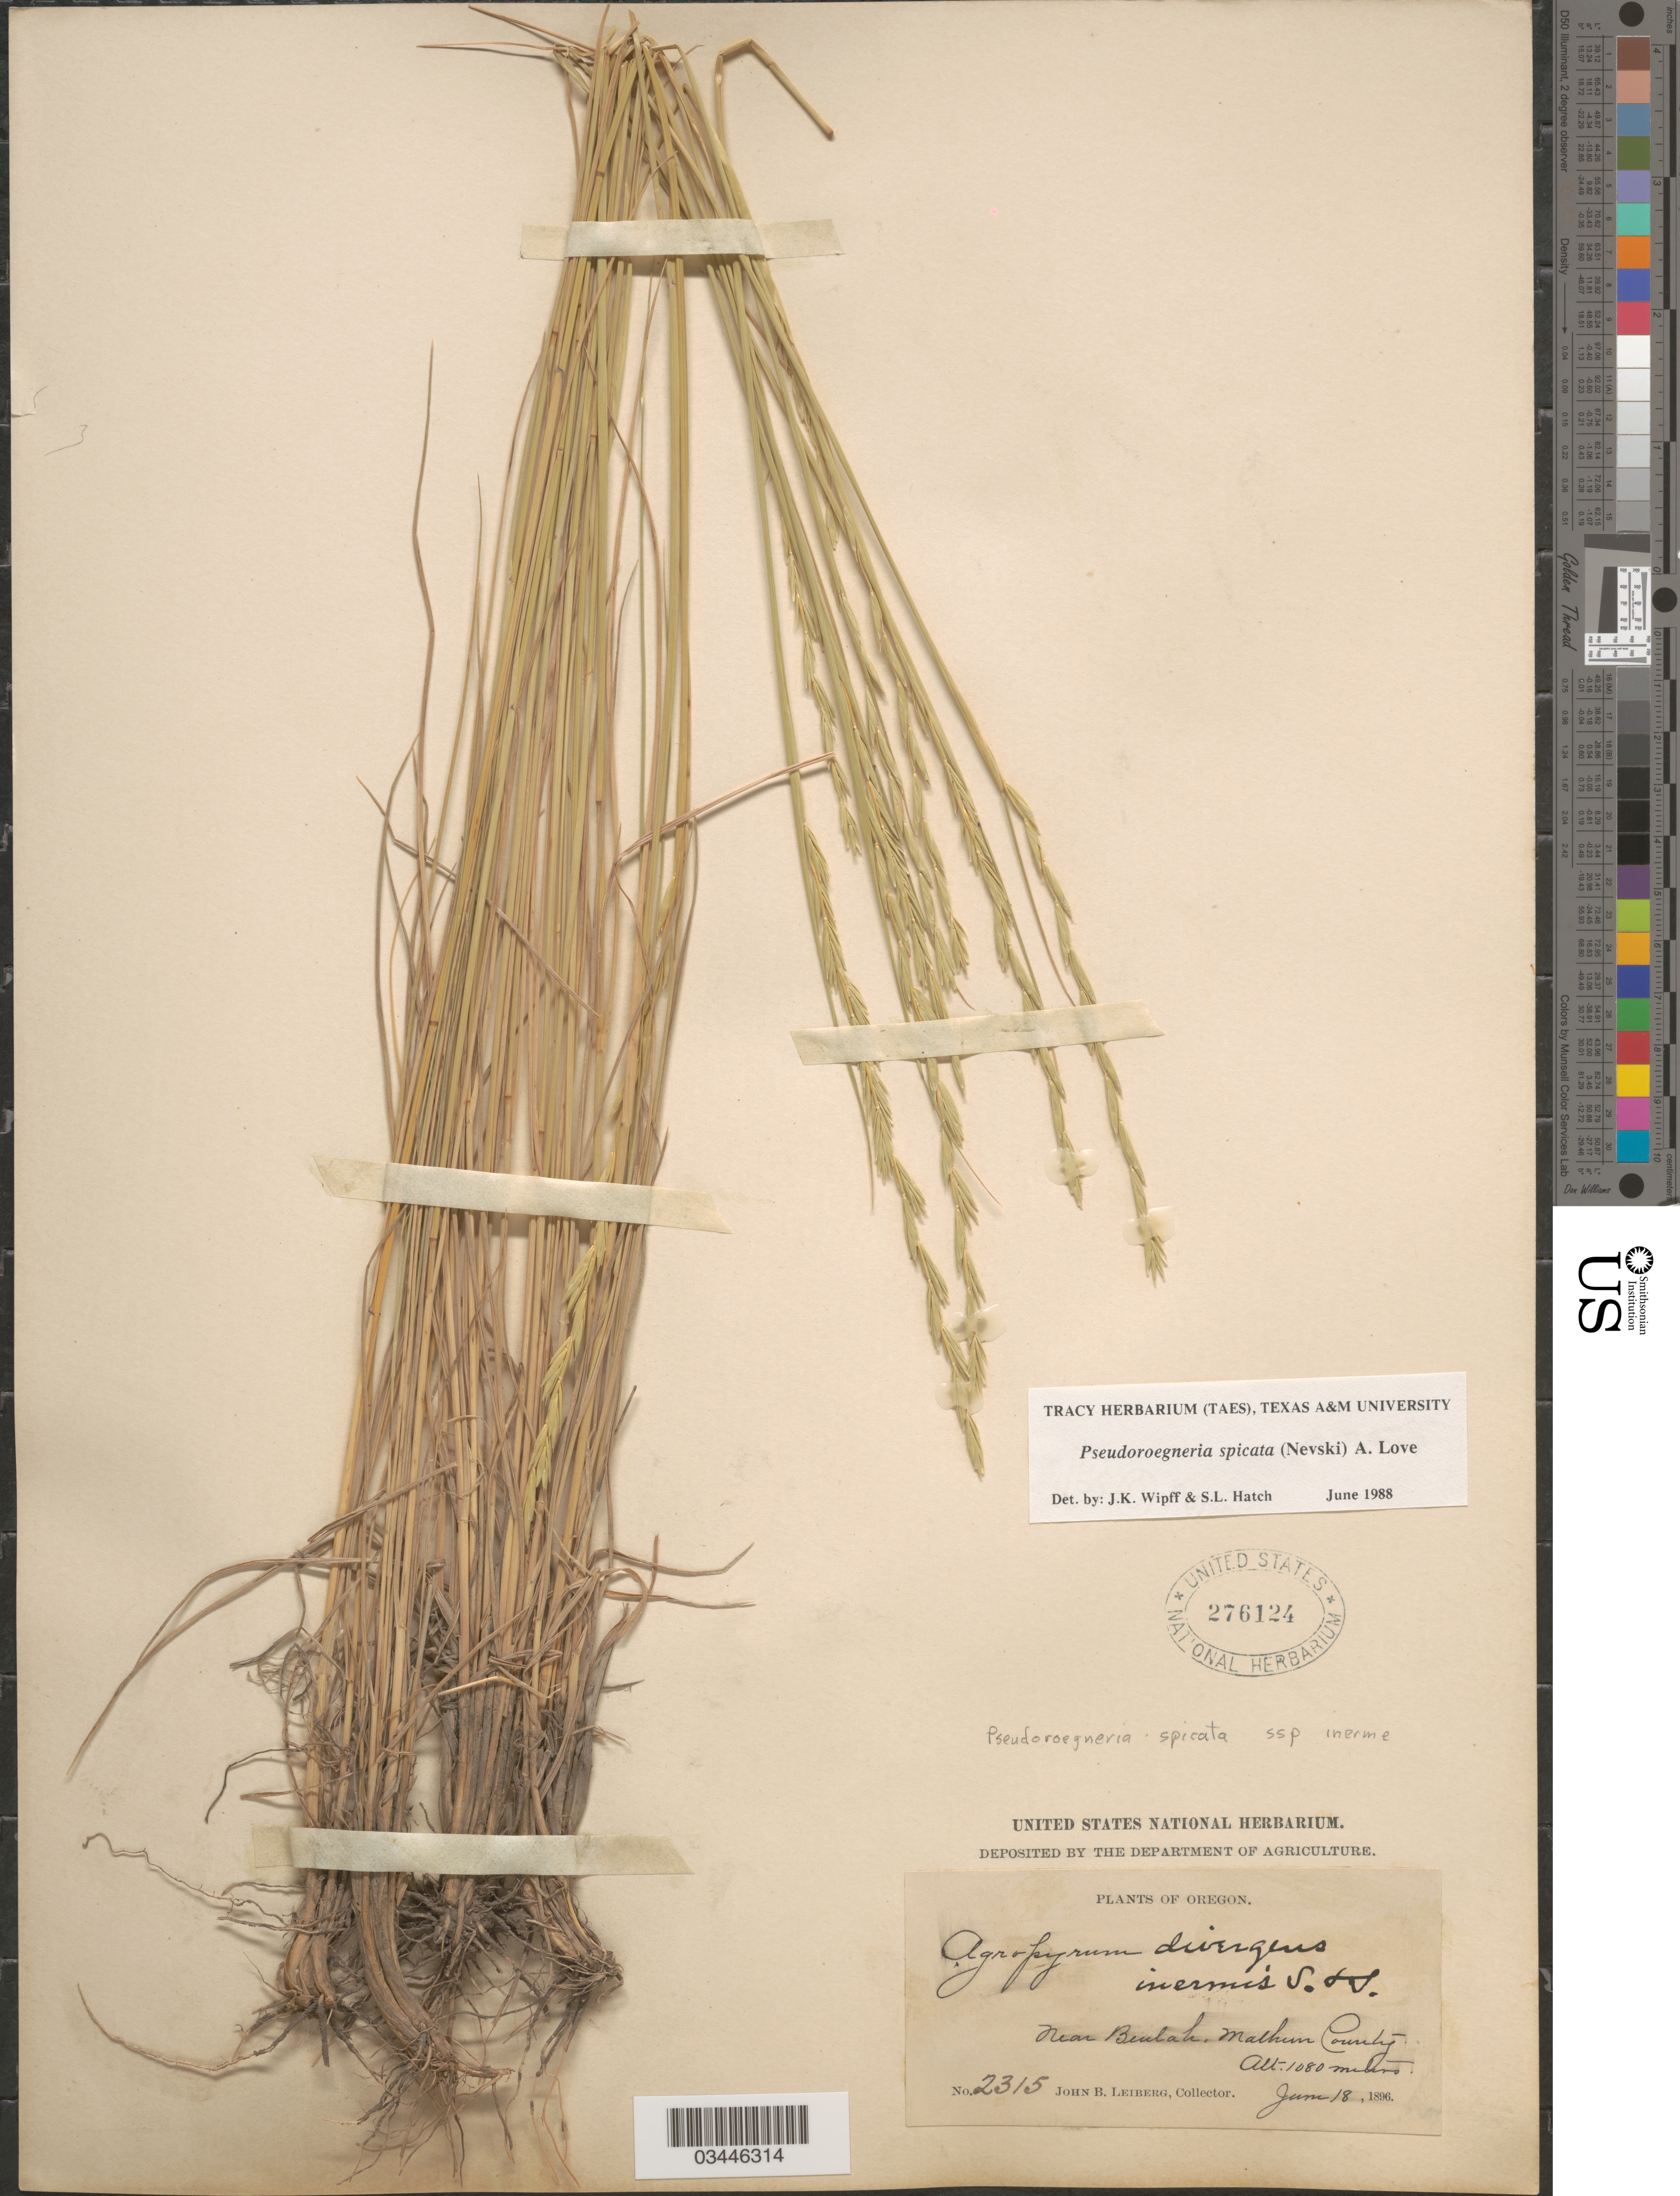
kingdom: Plantae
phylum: Tracheophyta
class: Liliopsida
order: Poales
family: Poaceae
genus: Pseudoroegneria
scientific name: Pseudoroegneria spicata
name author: (Pursh) Á. Löve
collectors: J. B. Leiberg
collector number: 2315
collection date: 1896-06-18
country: United States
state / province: Oregon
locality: Near Beulah, Malheur County.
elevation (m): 1080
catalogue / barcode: US 276124